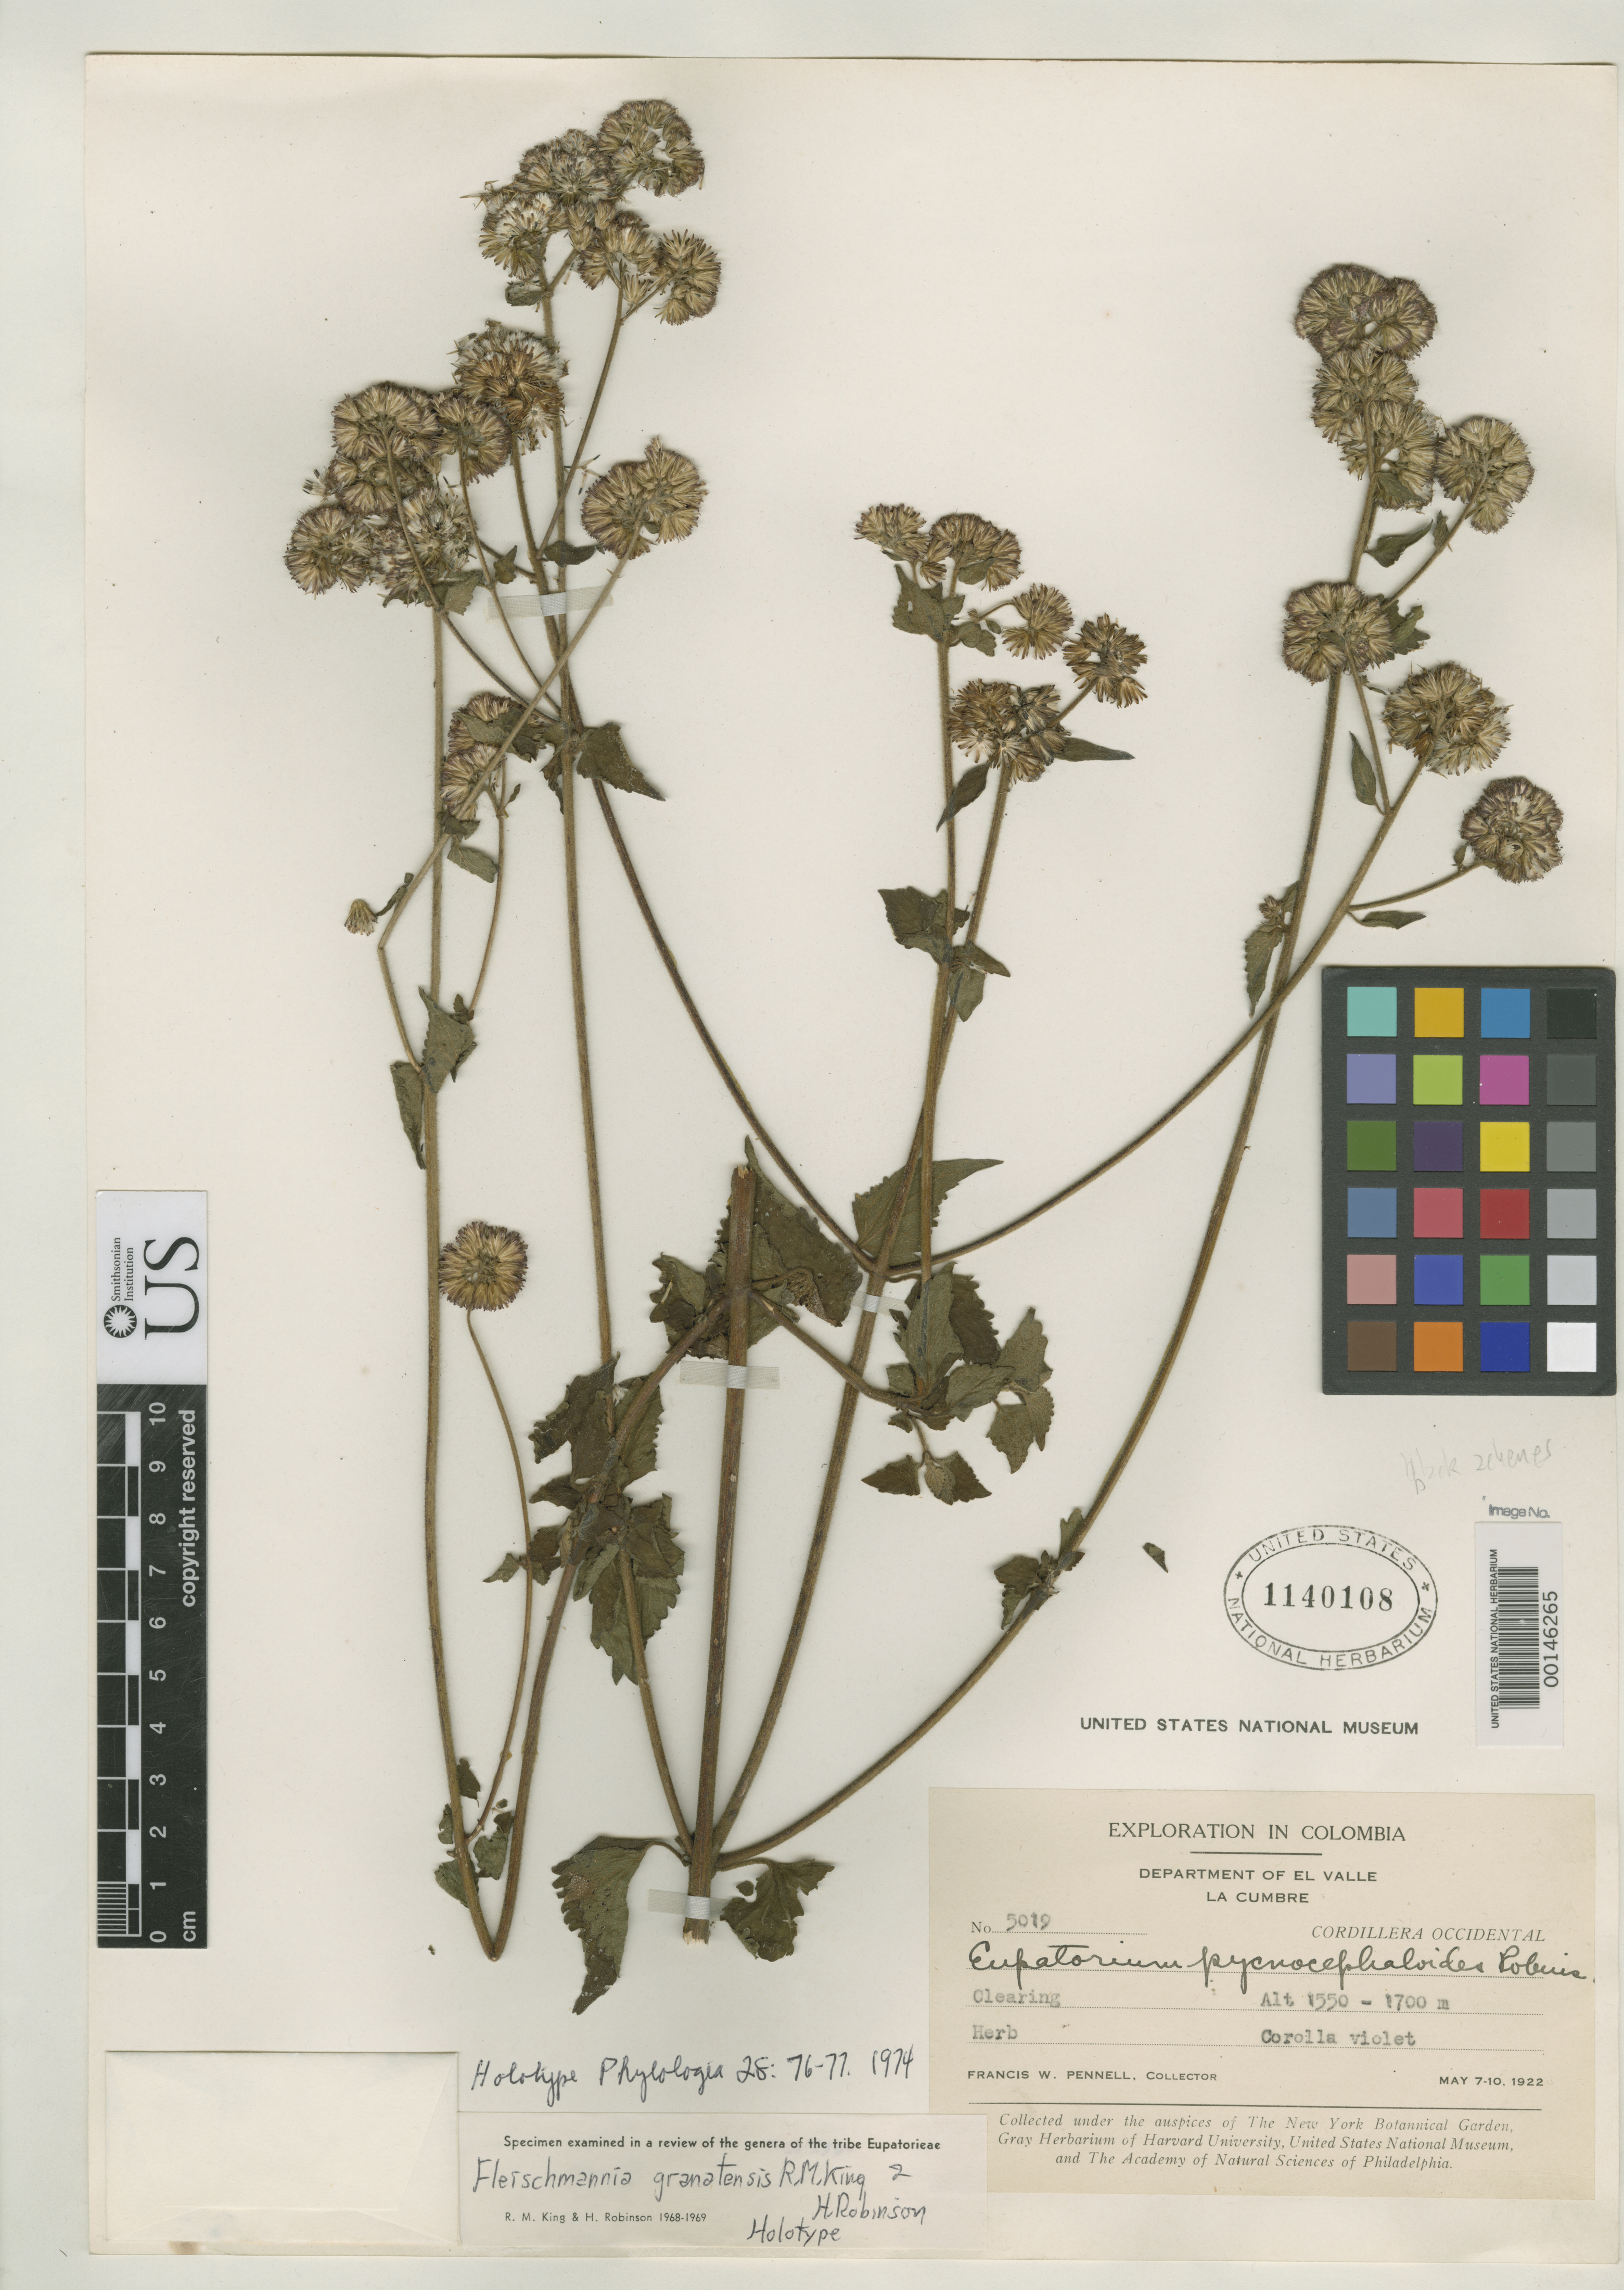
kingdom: Plantae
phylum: Tracheophyta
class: Magnoliopsida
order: Asterales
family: Asteraceae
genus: Fleischmannia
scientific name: Fleischmannia granatensis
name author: R.M. King & H. Rob.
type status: Holotype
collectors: F. W. Pennell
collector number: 5019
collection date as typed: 07 May 1922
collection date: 1922-05-07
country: Colombia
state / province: Valle del Cauca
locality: La Cumbe.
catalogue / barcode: US 1140108